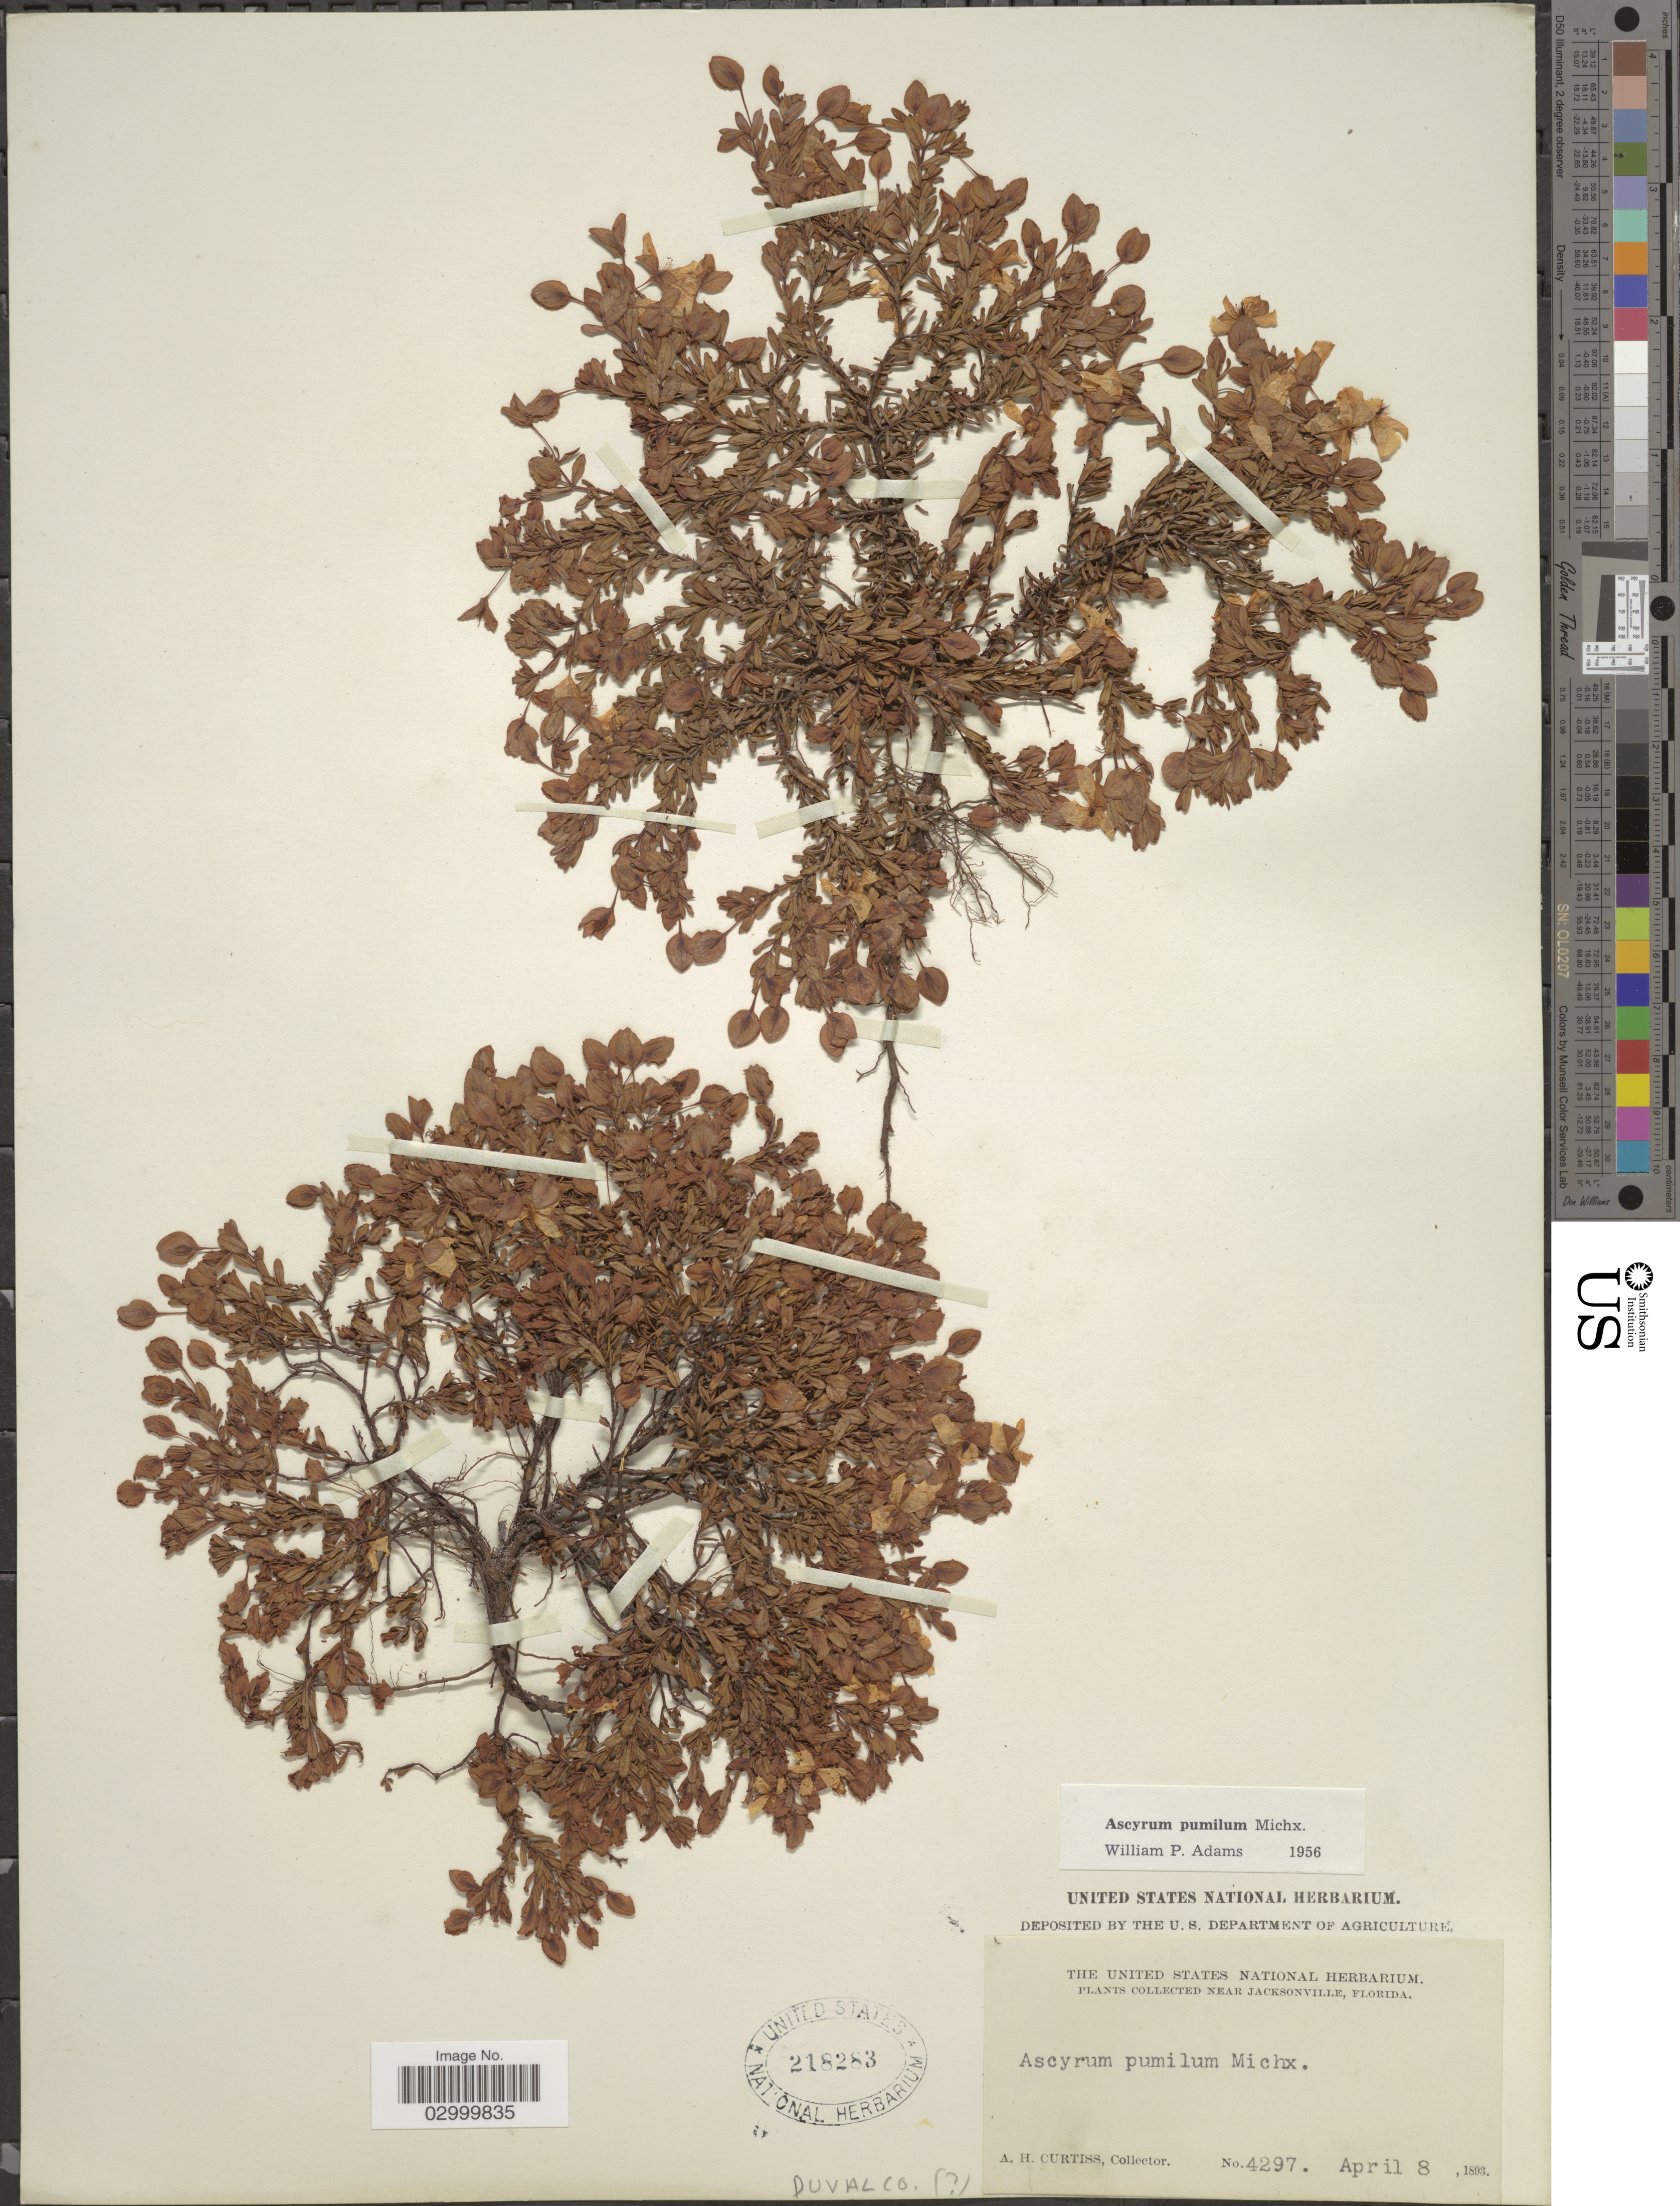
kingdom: Plantae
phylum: Tracheophyta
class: Magnoliopsida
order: Malpighiales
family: Hypericaceae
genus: Hypericum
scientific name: Hypericum suffructicosum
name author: W.P. Adams & N. Robson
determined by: Strong, Mark T., (BOT), Smithsonian Institution - National Museum of Natural History (UNITED STATES)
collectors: A. H. Curtiss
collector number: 4297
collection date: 1893-04-08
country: United States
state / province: Florida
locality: Near Jacksonville, Florida. Duval Co.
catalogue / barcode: US 218283